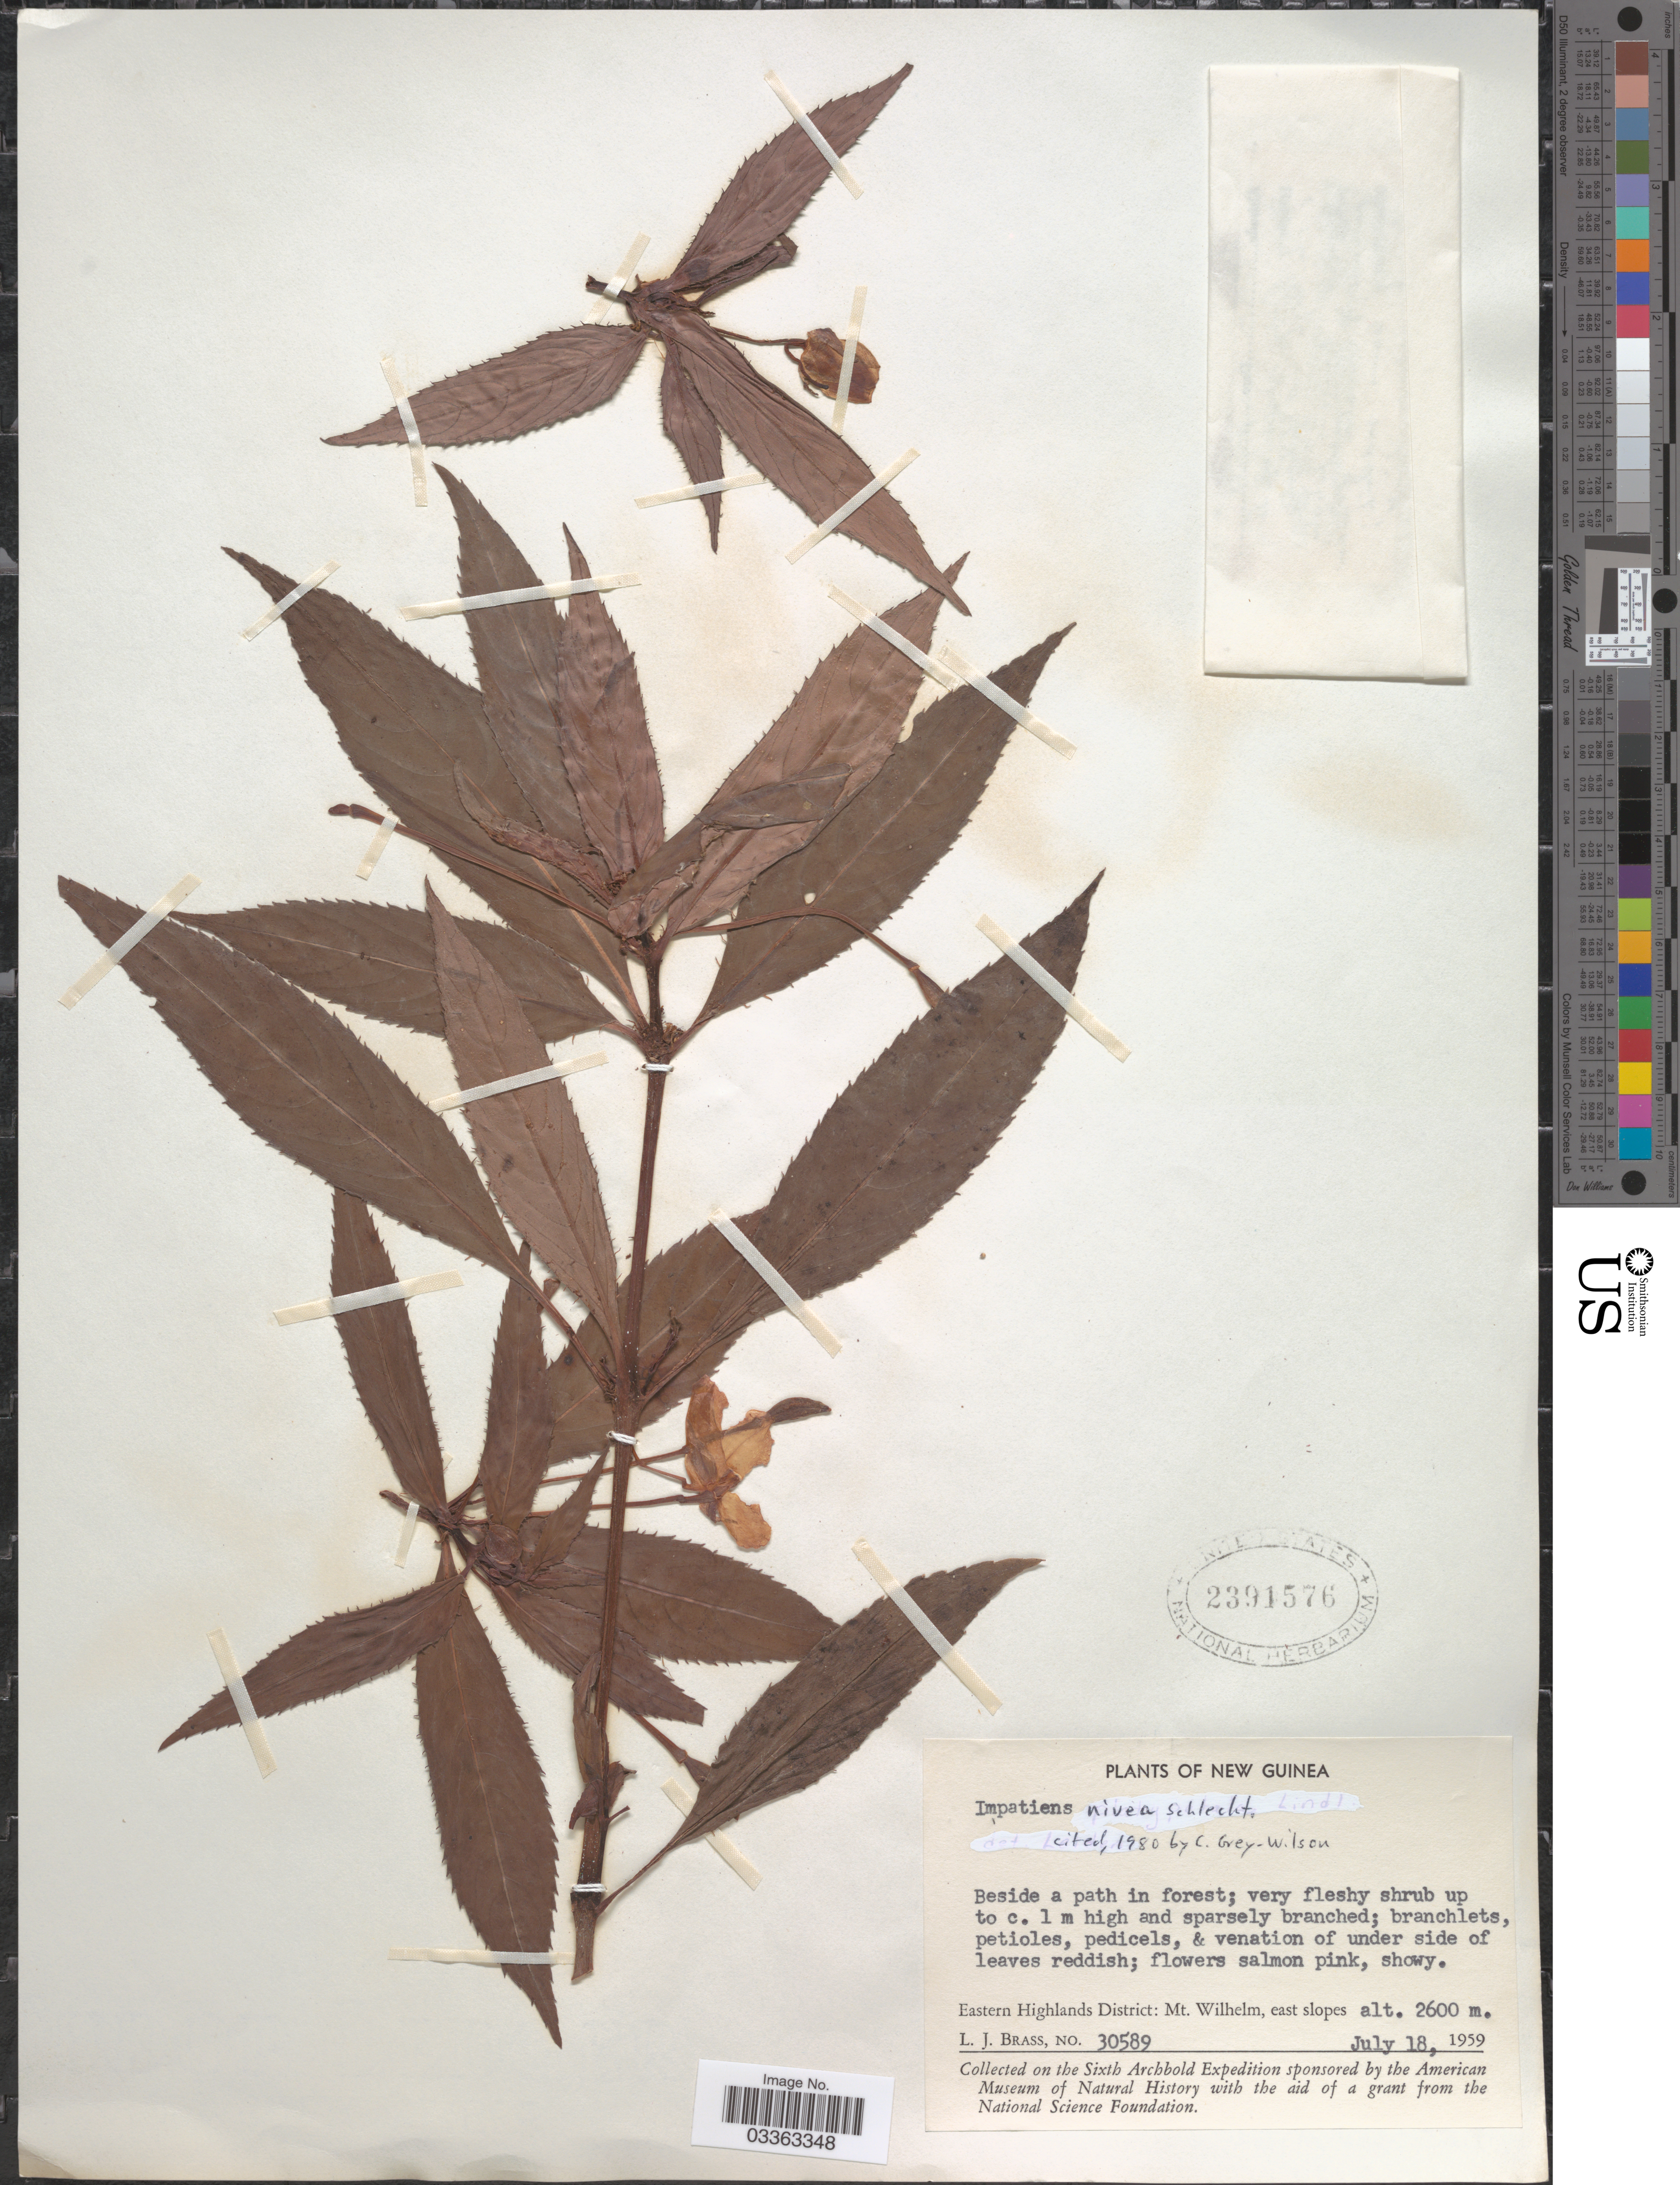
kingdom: Plantae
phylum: Tracheophyta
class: Magnoliopsida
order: Ericales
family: Balsaminaceae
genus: Impatiens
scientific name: Impatiens nivea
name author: Schltr.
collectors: L. J. Brass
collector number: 30589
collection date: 1959-07-18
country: Papua New Guinea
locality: New Guinea. Eastern Highlands District: Mt. Wilhelm, east slopes.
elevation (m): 2600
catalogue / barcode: US 2391576